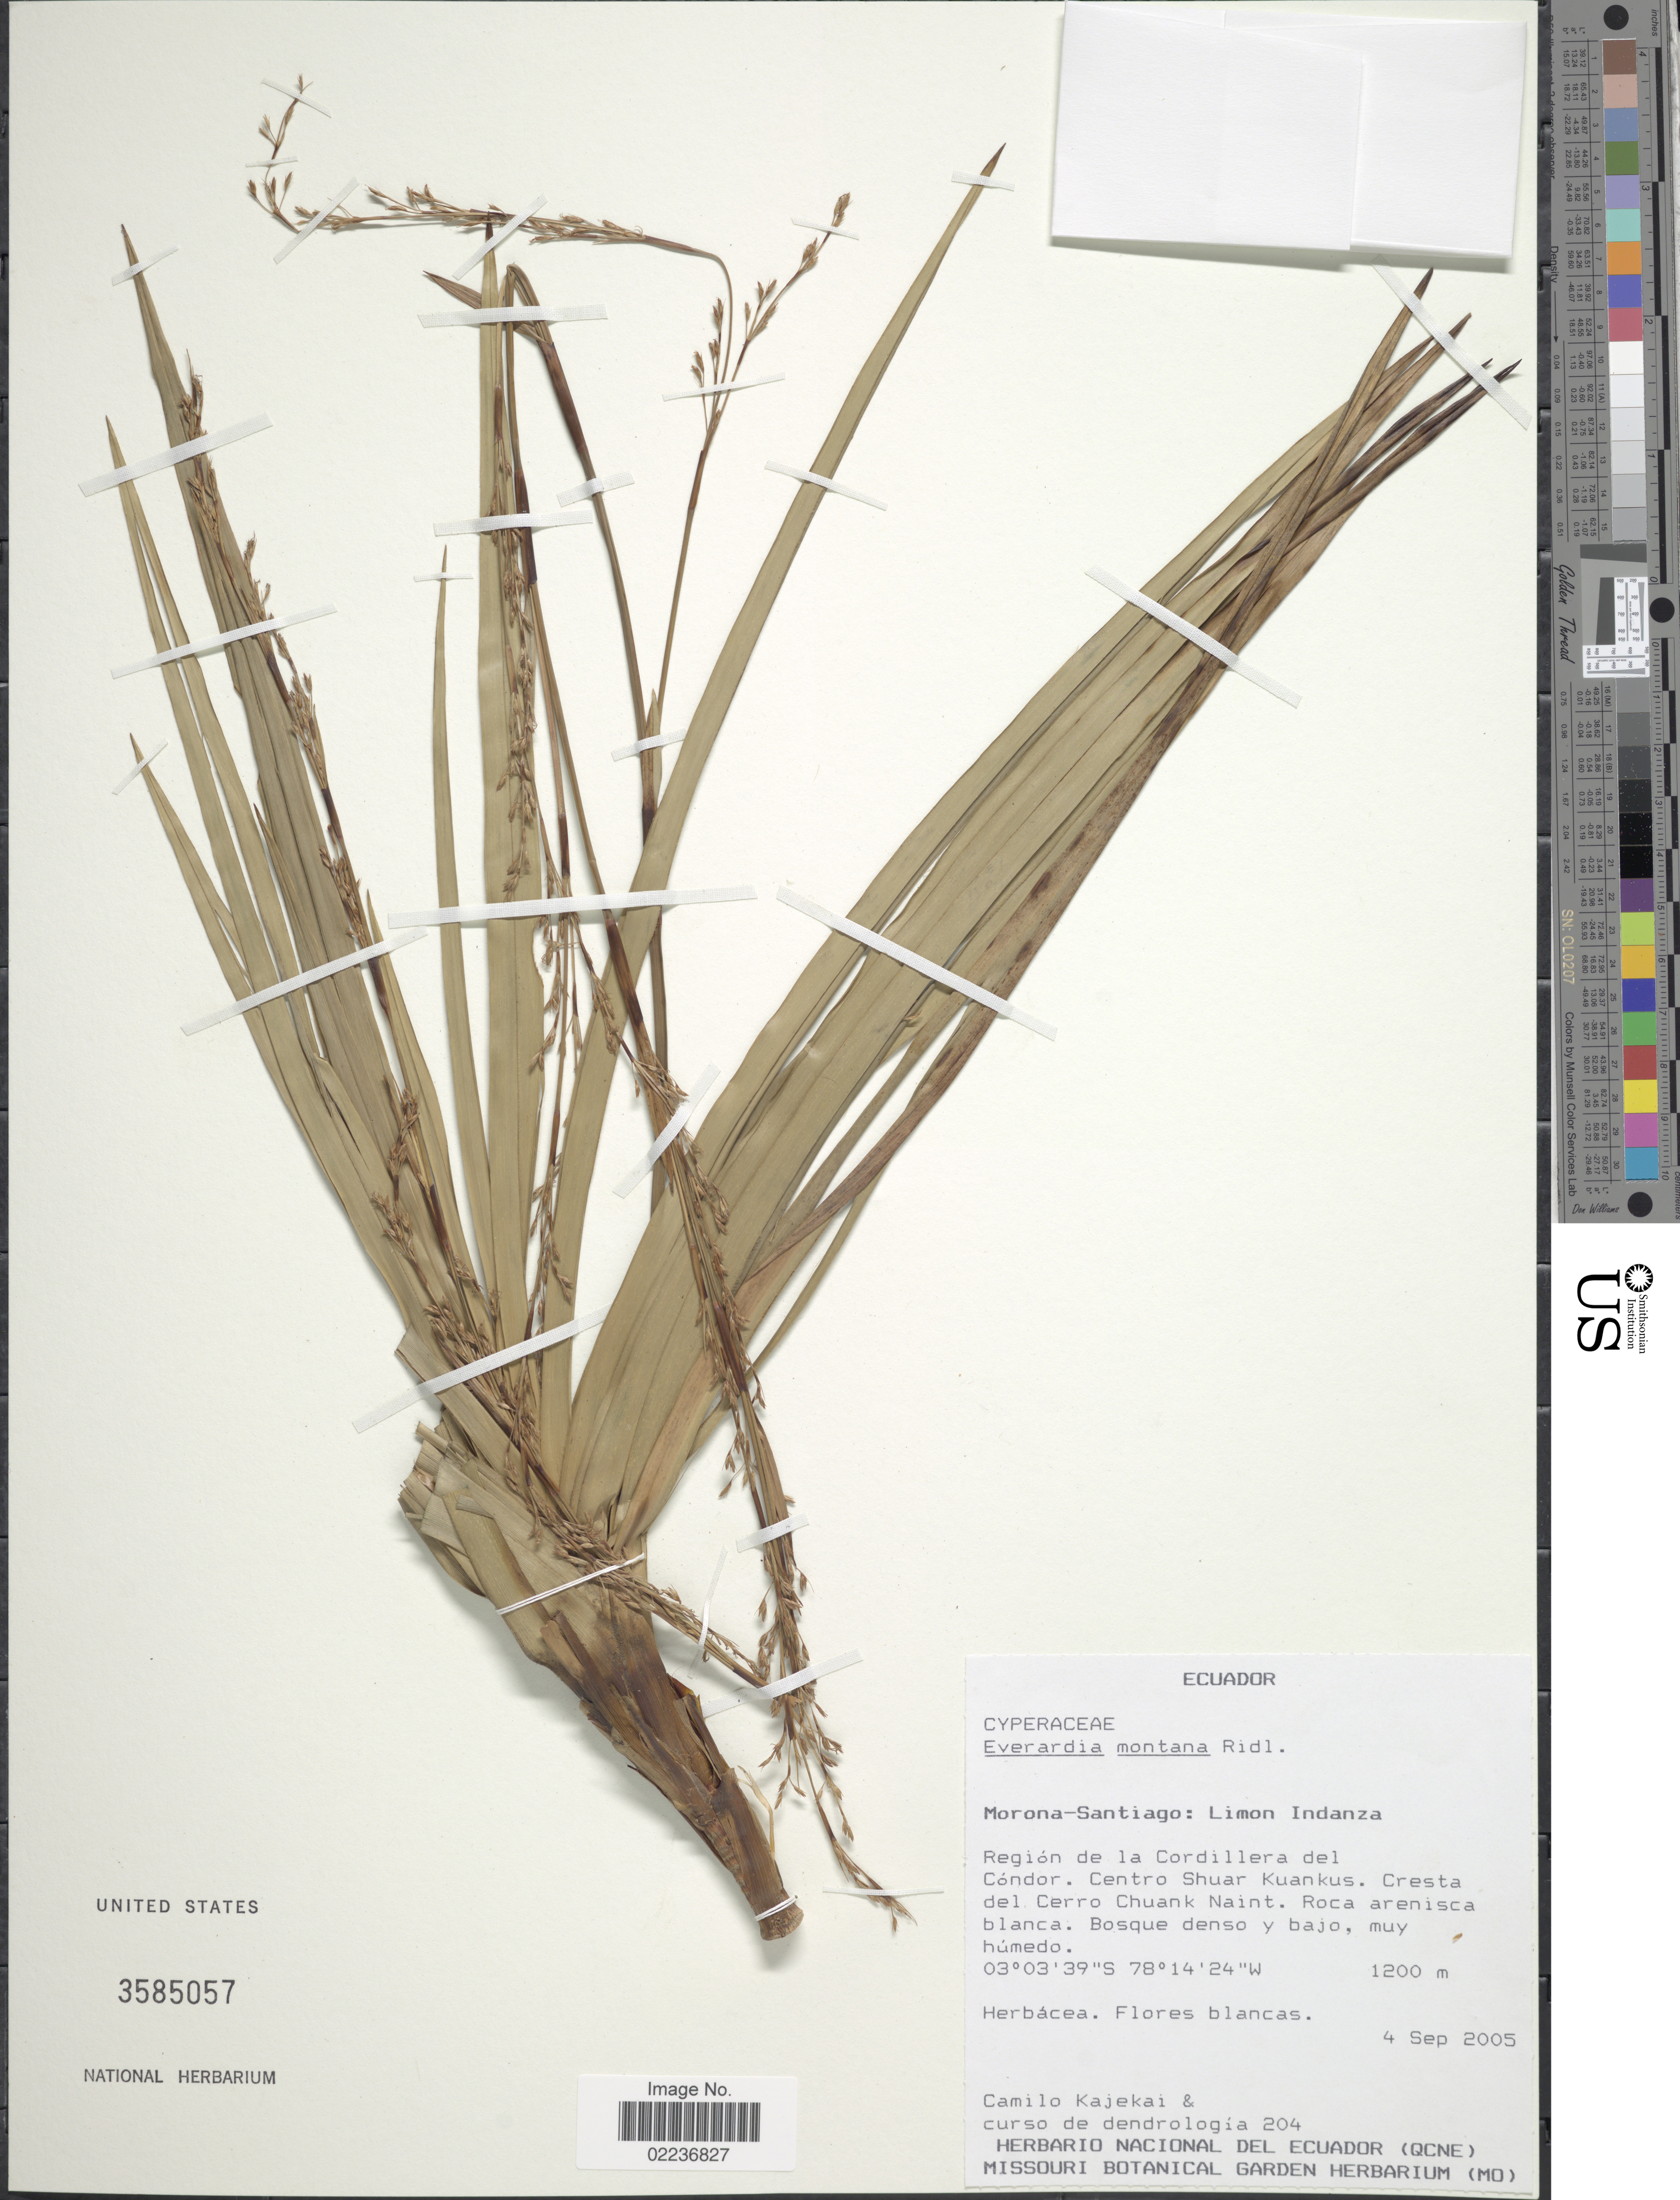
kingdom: Plantae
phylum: Tracheophyta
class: Liliopsida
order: Poales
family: Cyperaceae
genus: Cephalocarpus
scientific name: Cephalocarpus montanus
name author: (Ridley) S.M. Costa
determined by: Strong, Mark T., (BOT), Smithsonian Institution - National Museum of Natural History (UNITED STATES)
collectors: C. Kajekai & Curso de dendrología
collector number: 204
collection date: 2005-09-04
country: Ecuador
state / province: Morona-Santiago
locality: Limon Indanza, Region de la Cordillera del Condor, Centro Shuar Kuankus, Cresta del Cerro Chuank Naint, roca arenisca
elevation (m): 1200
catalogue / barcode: US 3585057